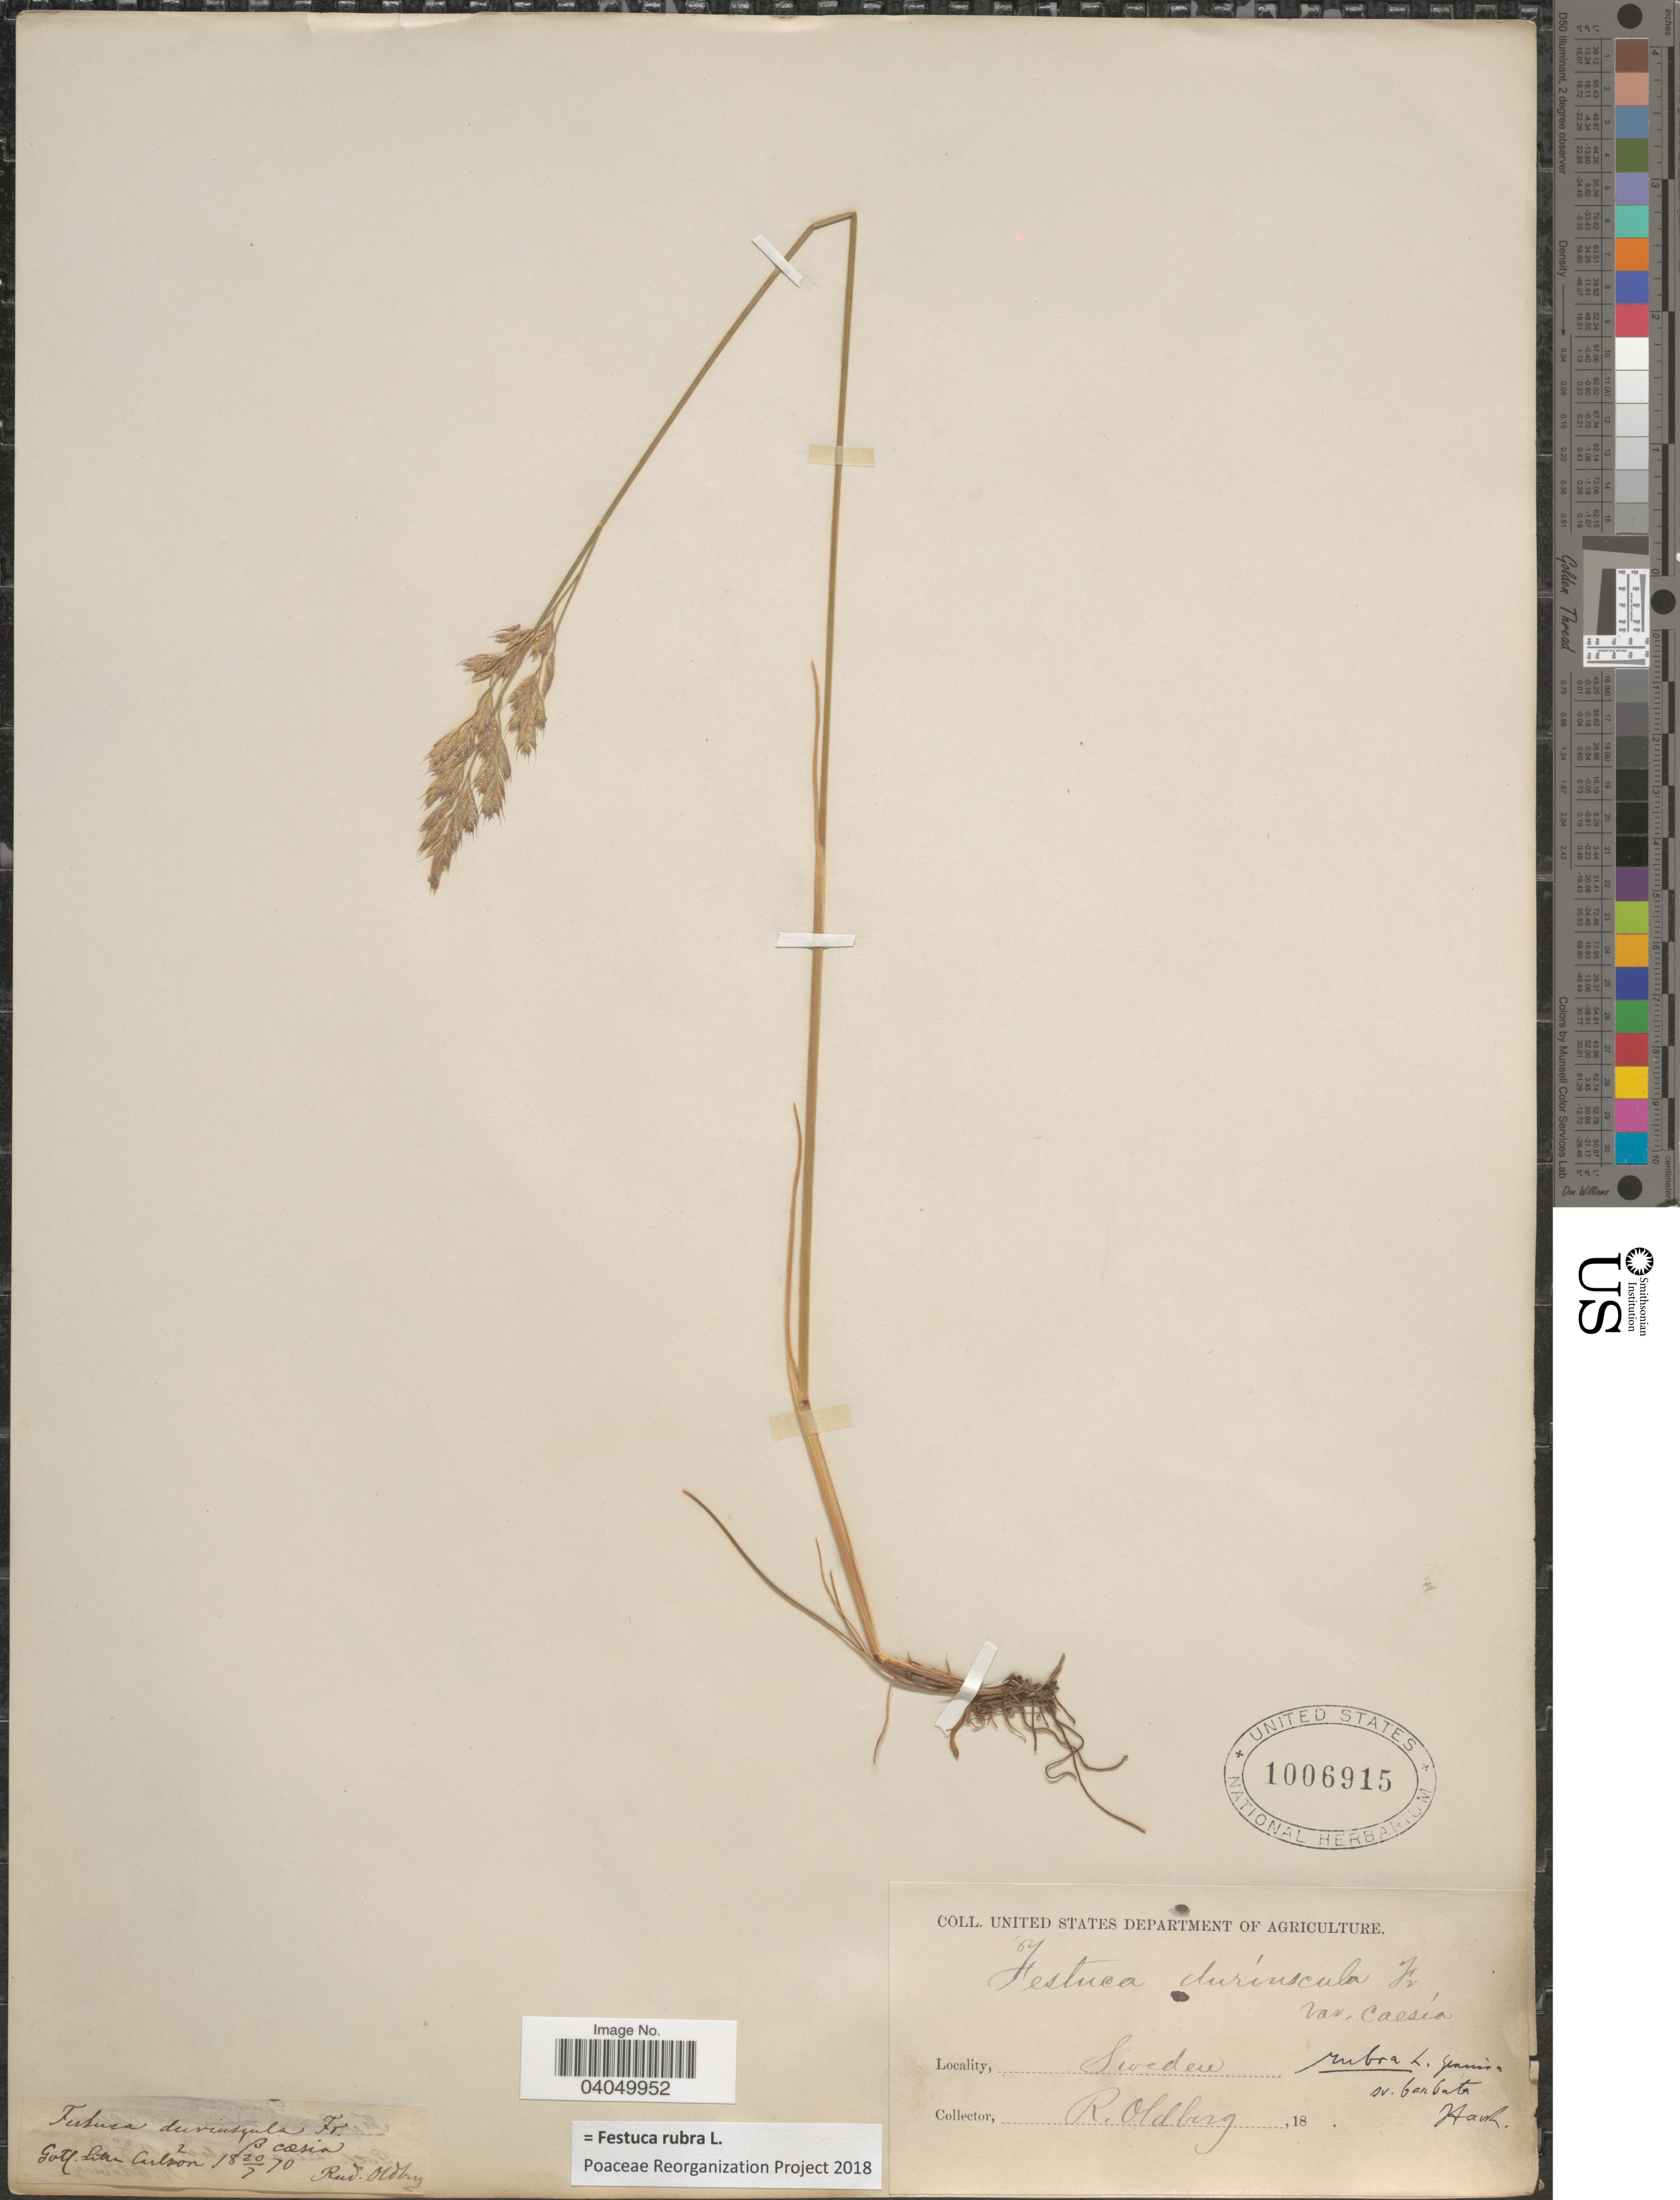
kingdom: Plantae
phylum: Tracheophyta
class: Liliopsida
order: Poales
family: Poaceae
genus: Festuca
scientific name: Festuca rubra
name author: L.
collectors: R. Oldberg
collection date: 1870-07-20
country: Sweden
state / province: Gotland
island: Gotland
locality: Gotl. Litra Culsðn.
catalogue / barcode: US 1006915